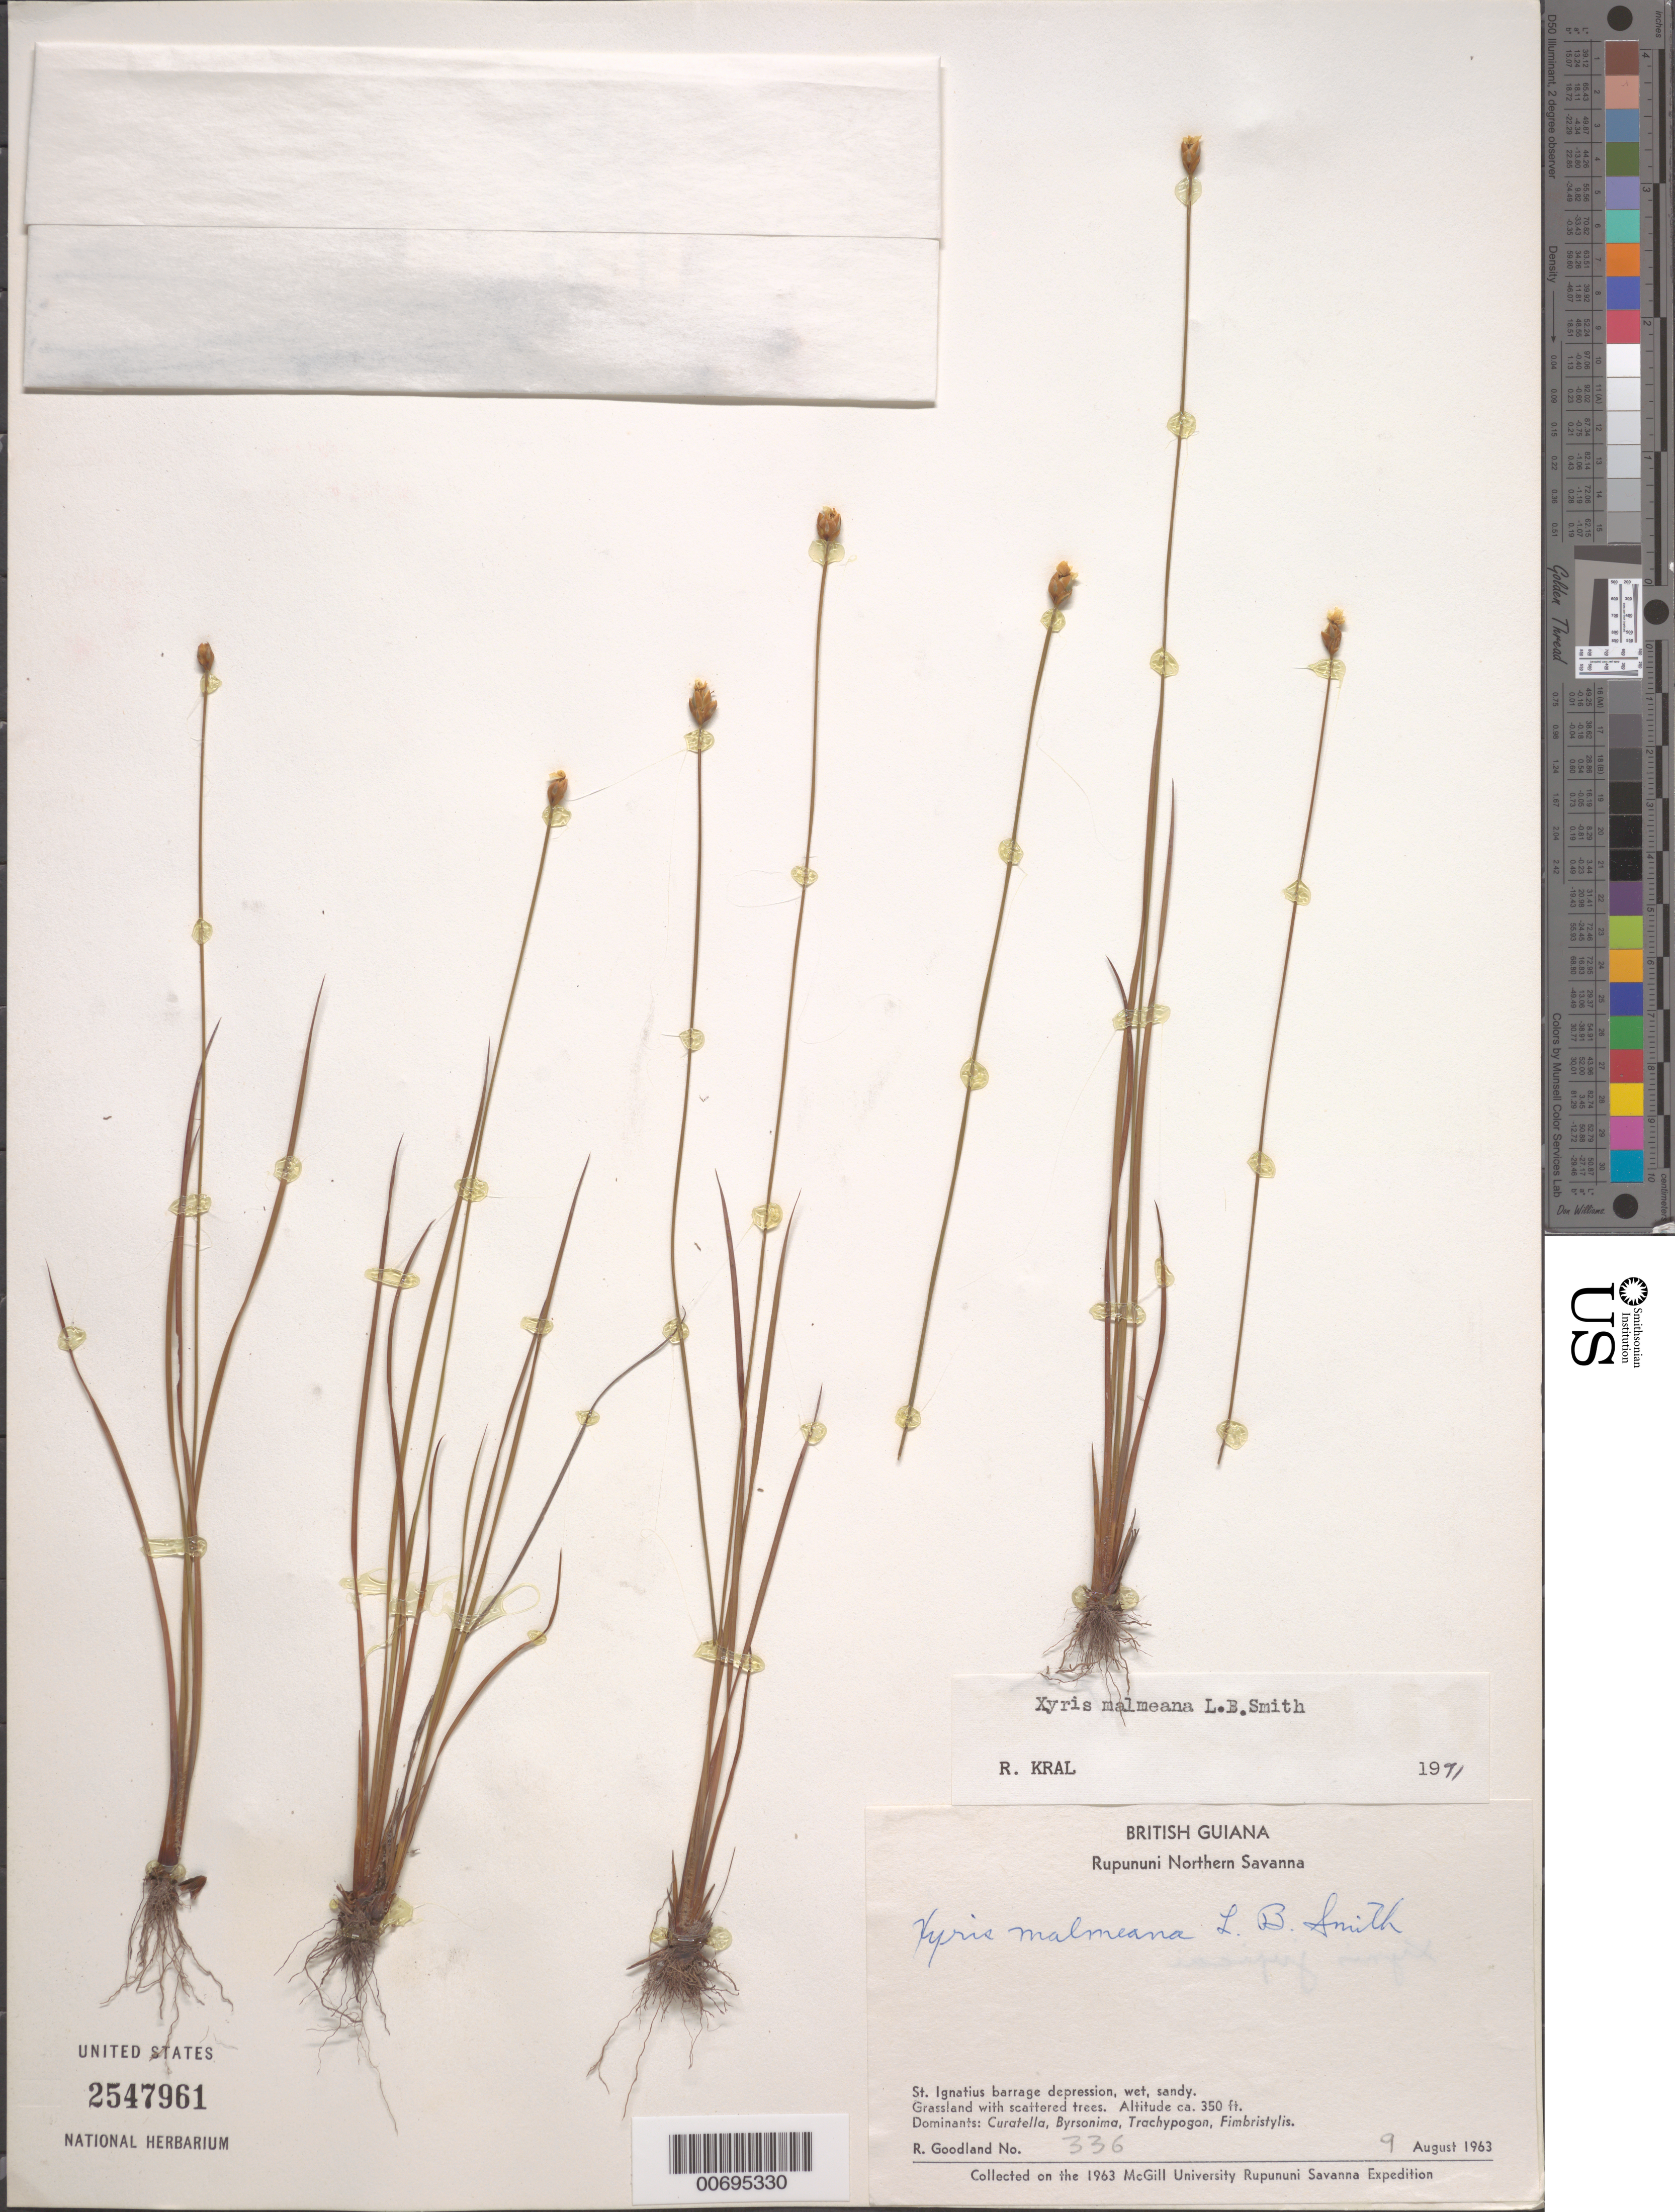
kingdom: Plantae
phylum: Tracheophyta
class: Liliopsida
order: Poales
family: Xyridaceae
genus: Xyris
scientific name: Xyris malmeana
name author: L.B. Sm.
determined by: Kral, Robert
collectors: R. Goodland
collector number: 336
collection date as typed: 9-Aug-63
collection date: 1963-08-09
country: Guyana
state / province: U. Takutu-U. Essequibo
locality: Rupununi Northern Savanna, St. Ignatius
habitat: Savanna, wet, sandy. Barrage depression. Grassland with scattered trees. Dominants: Curatella, Byrsonima, Trachypogon, Fimbristylis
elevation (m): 107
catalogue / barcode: US 2547961